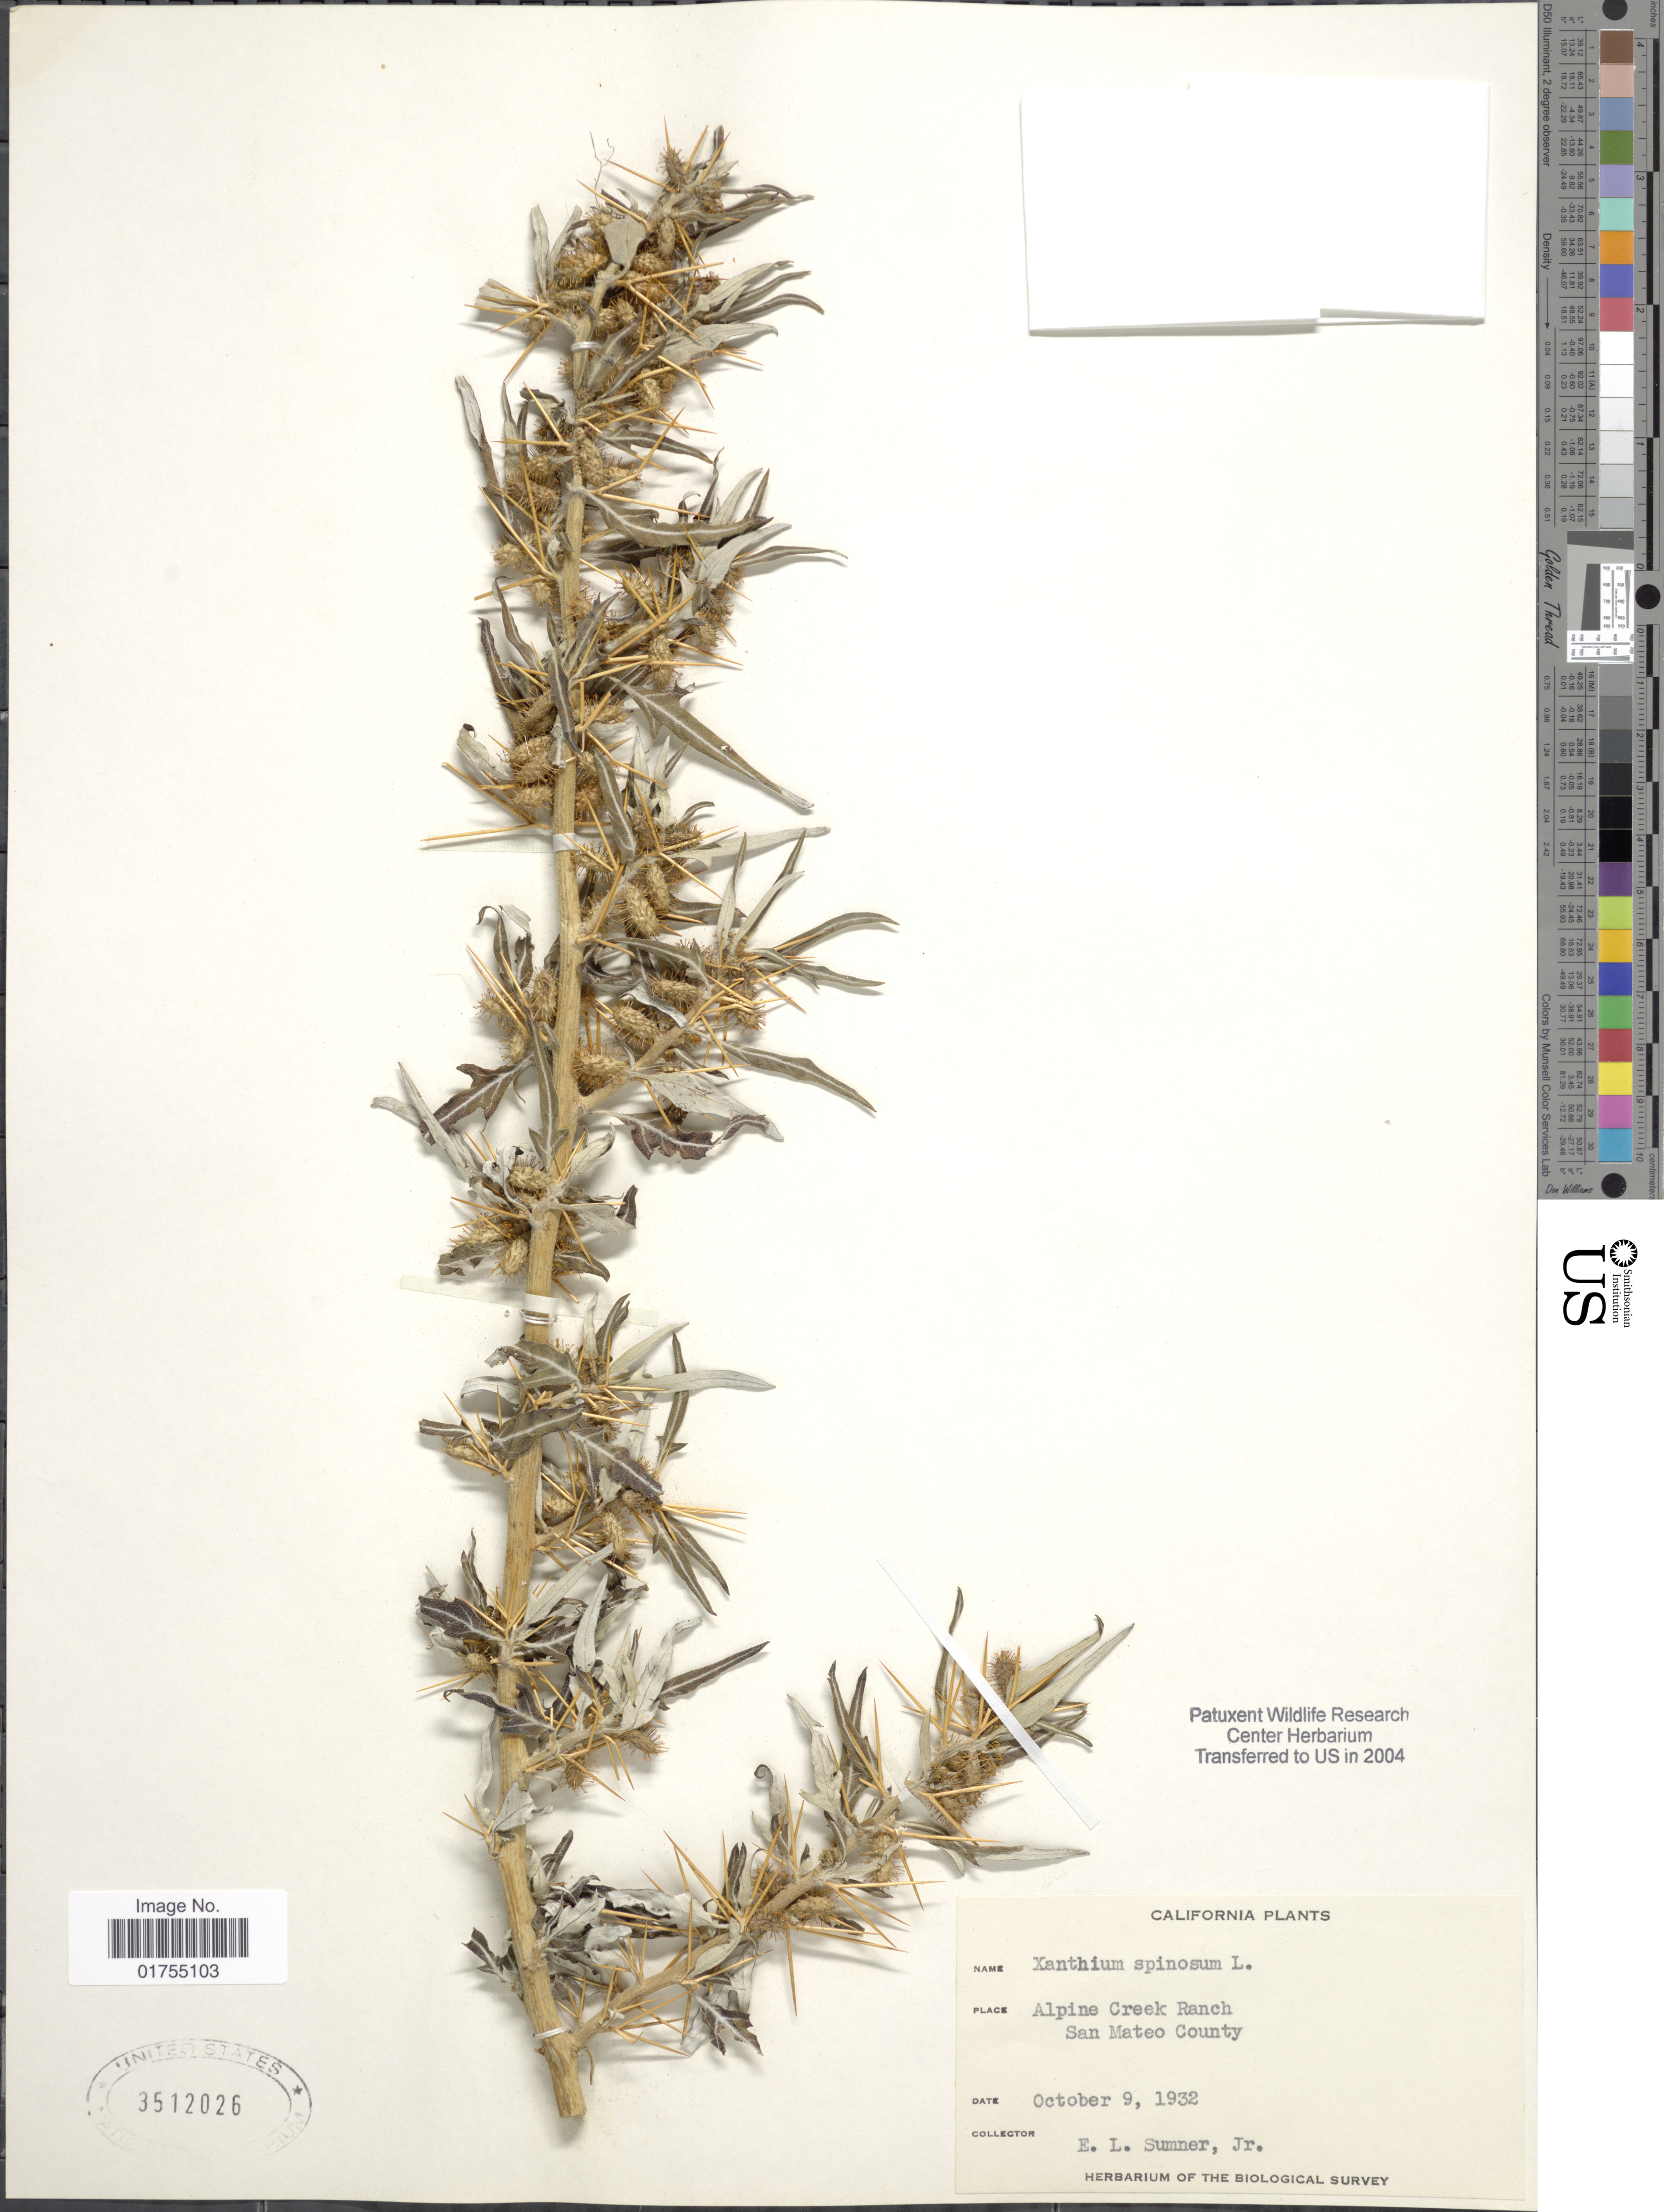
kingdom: Plantae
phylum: Tracheophyta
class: Magnoliopsida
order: Asterales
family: Asteraceae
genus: Xanthium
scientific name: Xanthium spinosum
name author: L.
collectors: E. Sumner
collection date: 1932-10-09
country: United States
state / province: California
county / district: San Mateo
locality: Alpine Creek Ranch, San Mateo County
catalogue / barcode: US 3512026